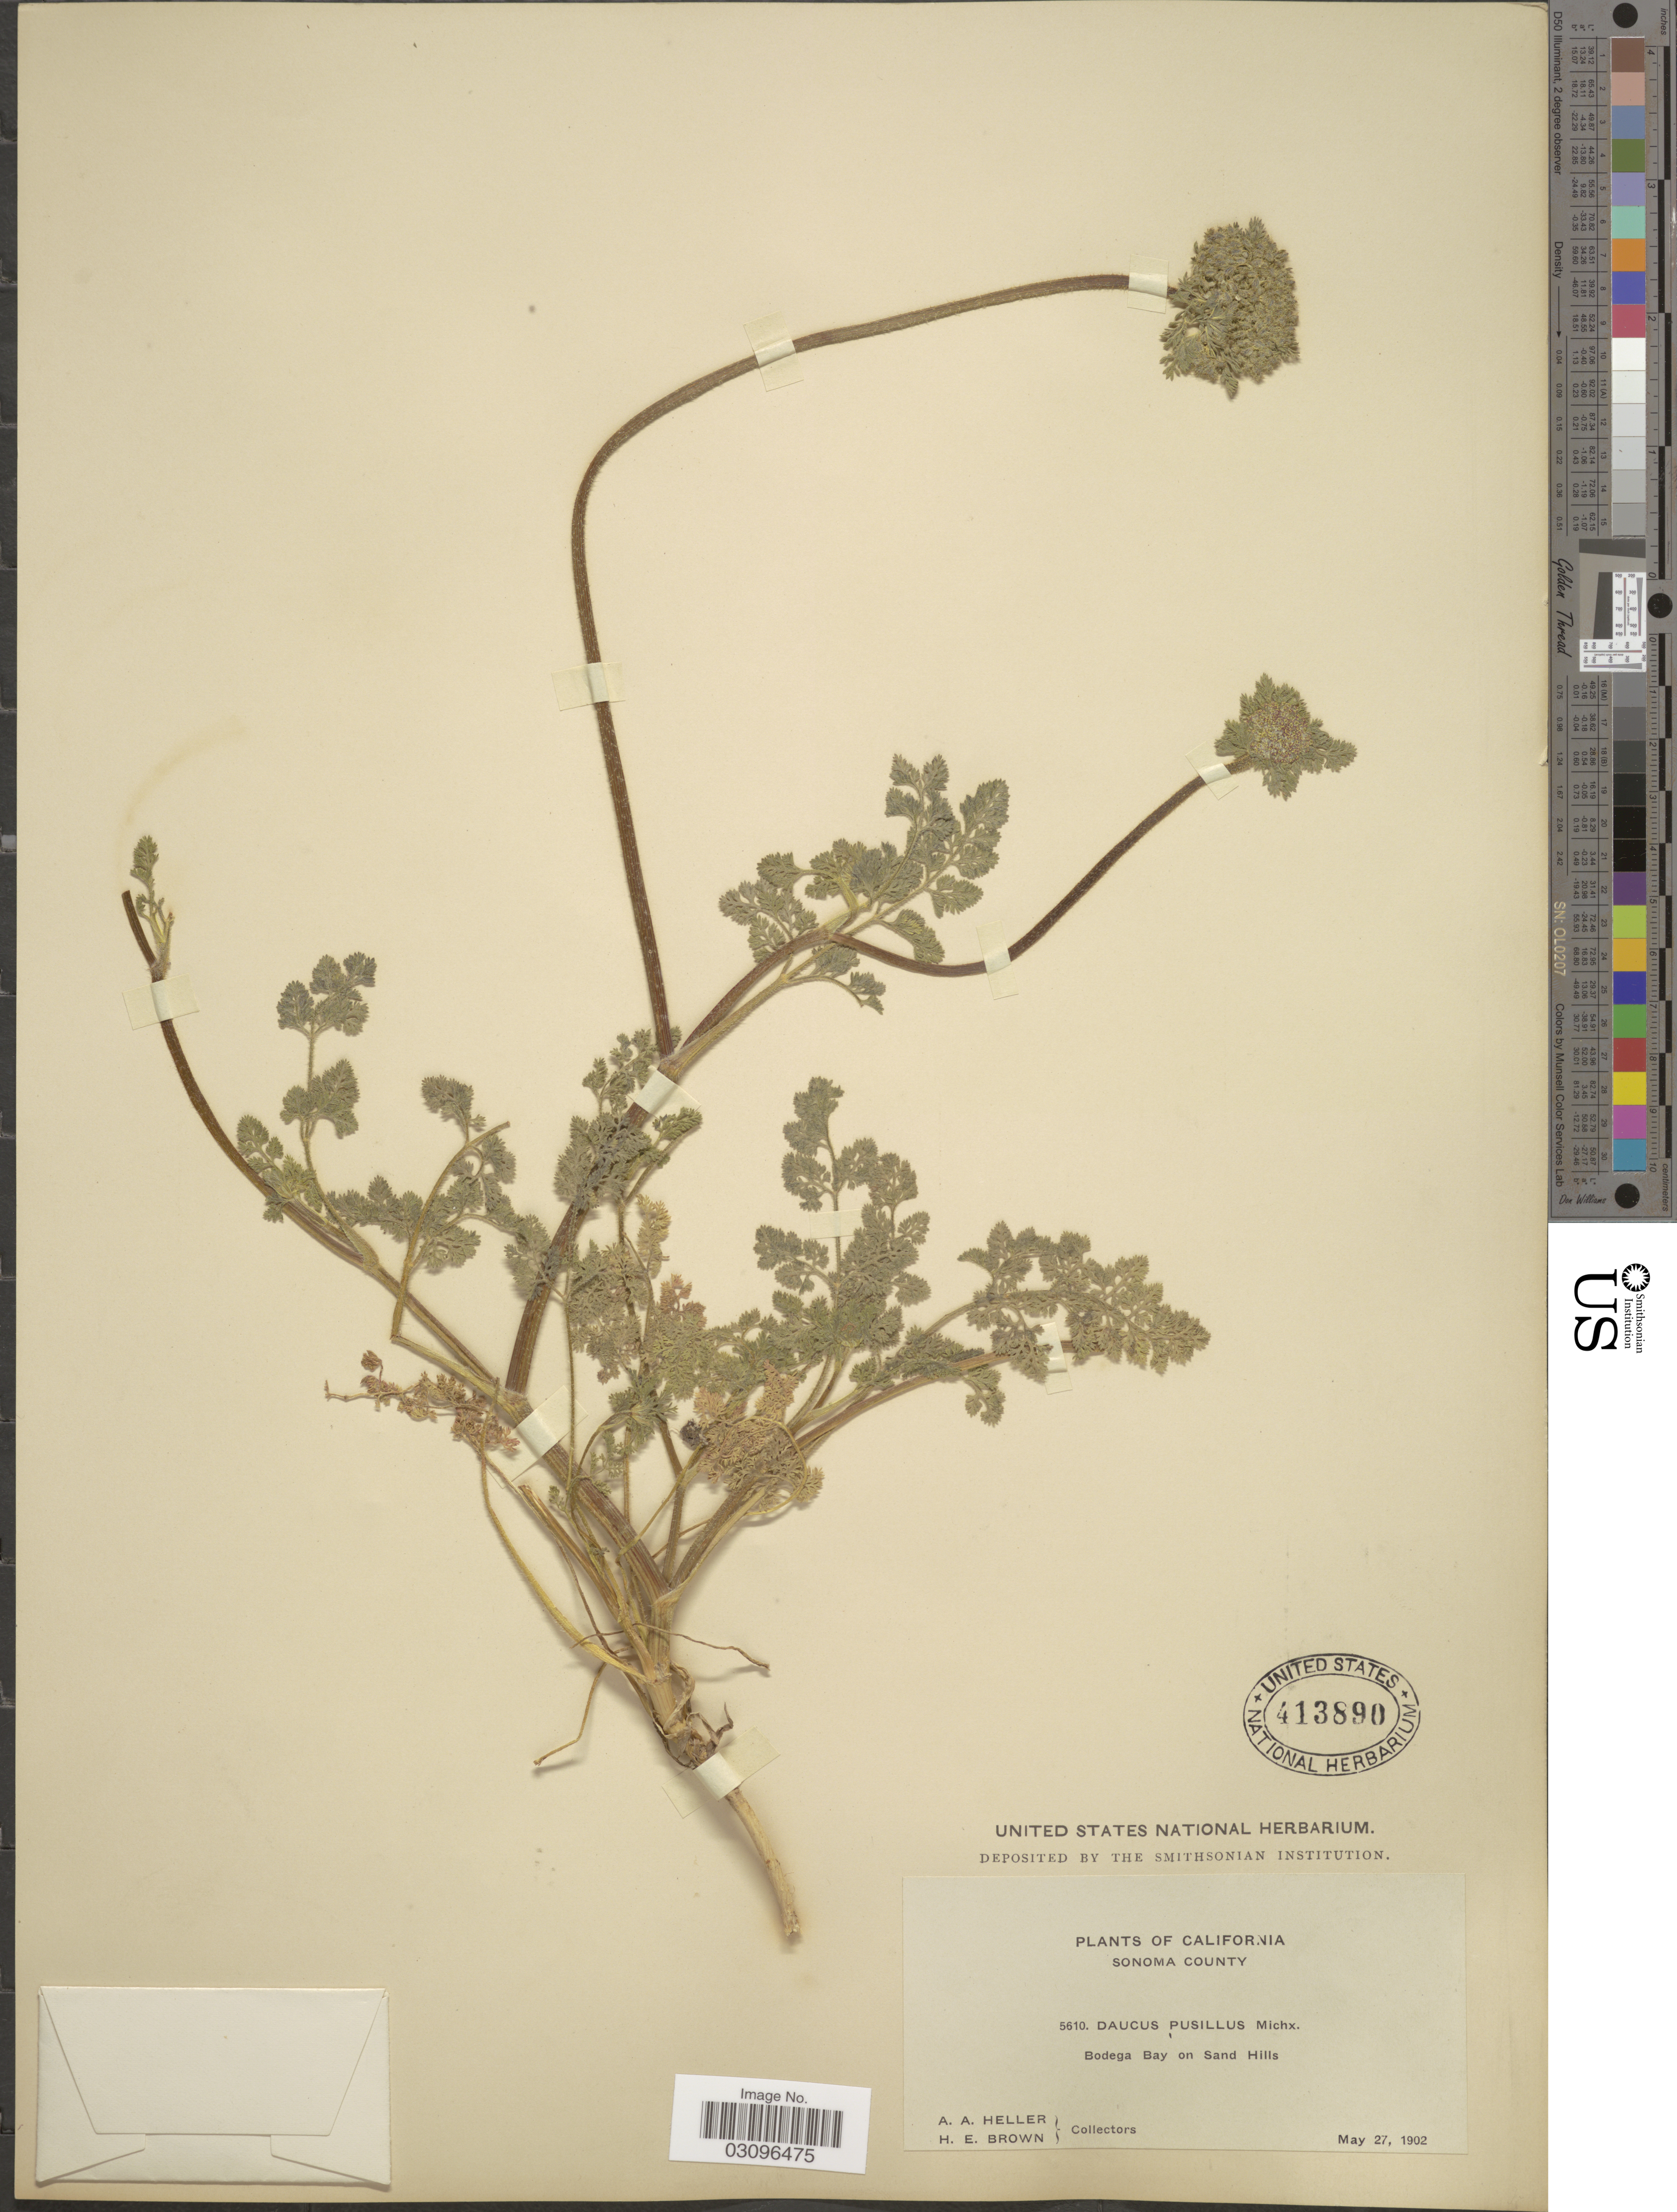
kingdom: Plantae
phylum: Tracheophyta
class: Magnoliopsida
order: Apiales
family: Apiaceae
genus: Daucus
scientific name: Daucus pusillus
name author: Michx.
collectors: A. A. Heller & H. E. Brown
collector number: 5610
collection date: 1902-05-27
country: United States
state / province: California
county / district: Sonoma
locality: Sonoma County, Bodega Bay on Sand Hills.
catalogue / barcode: US 413890